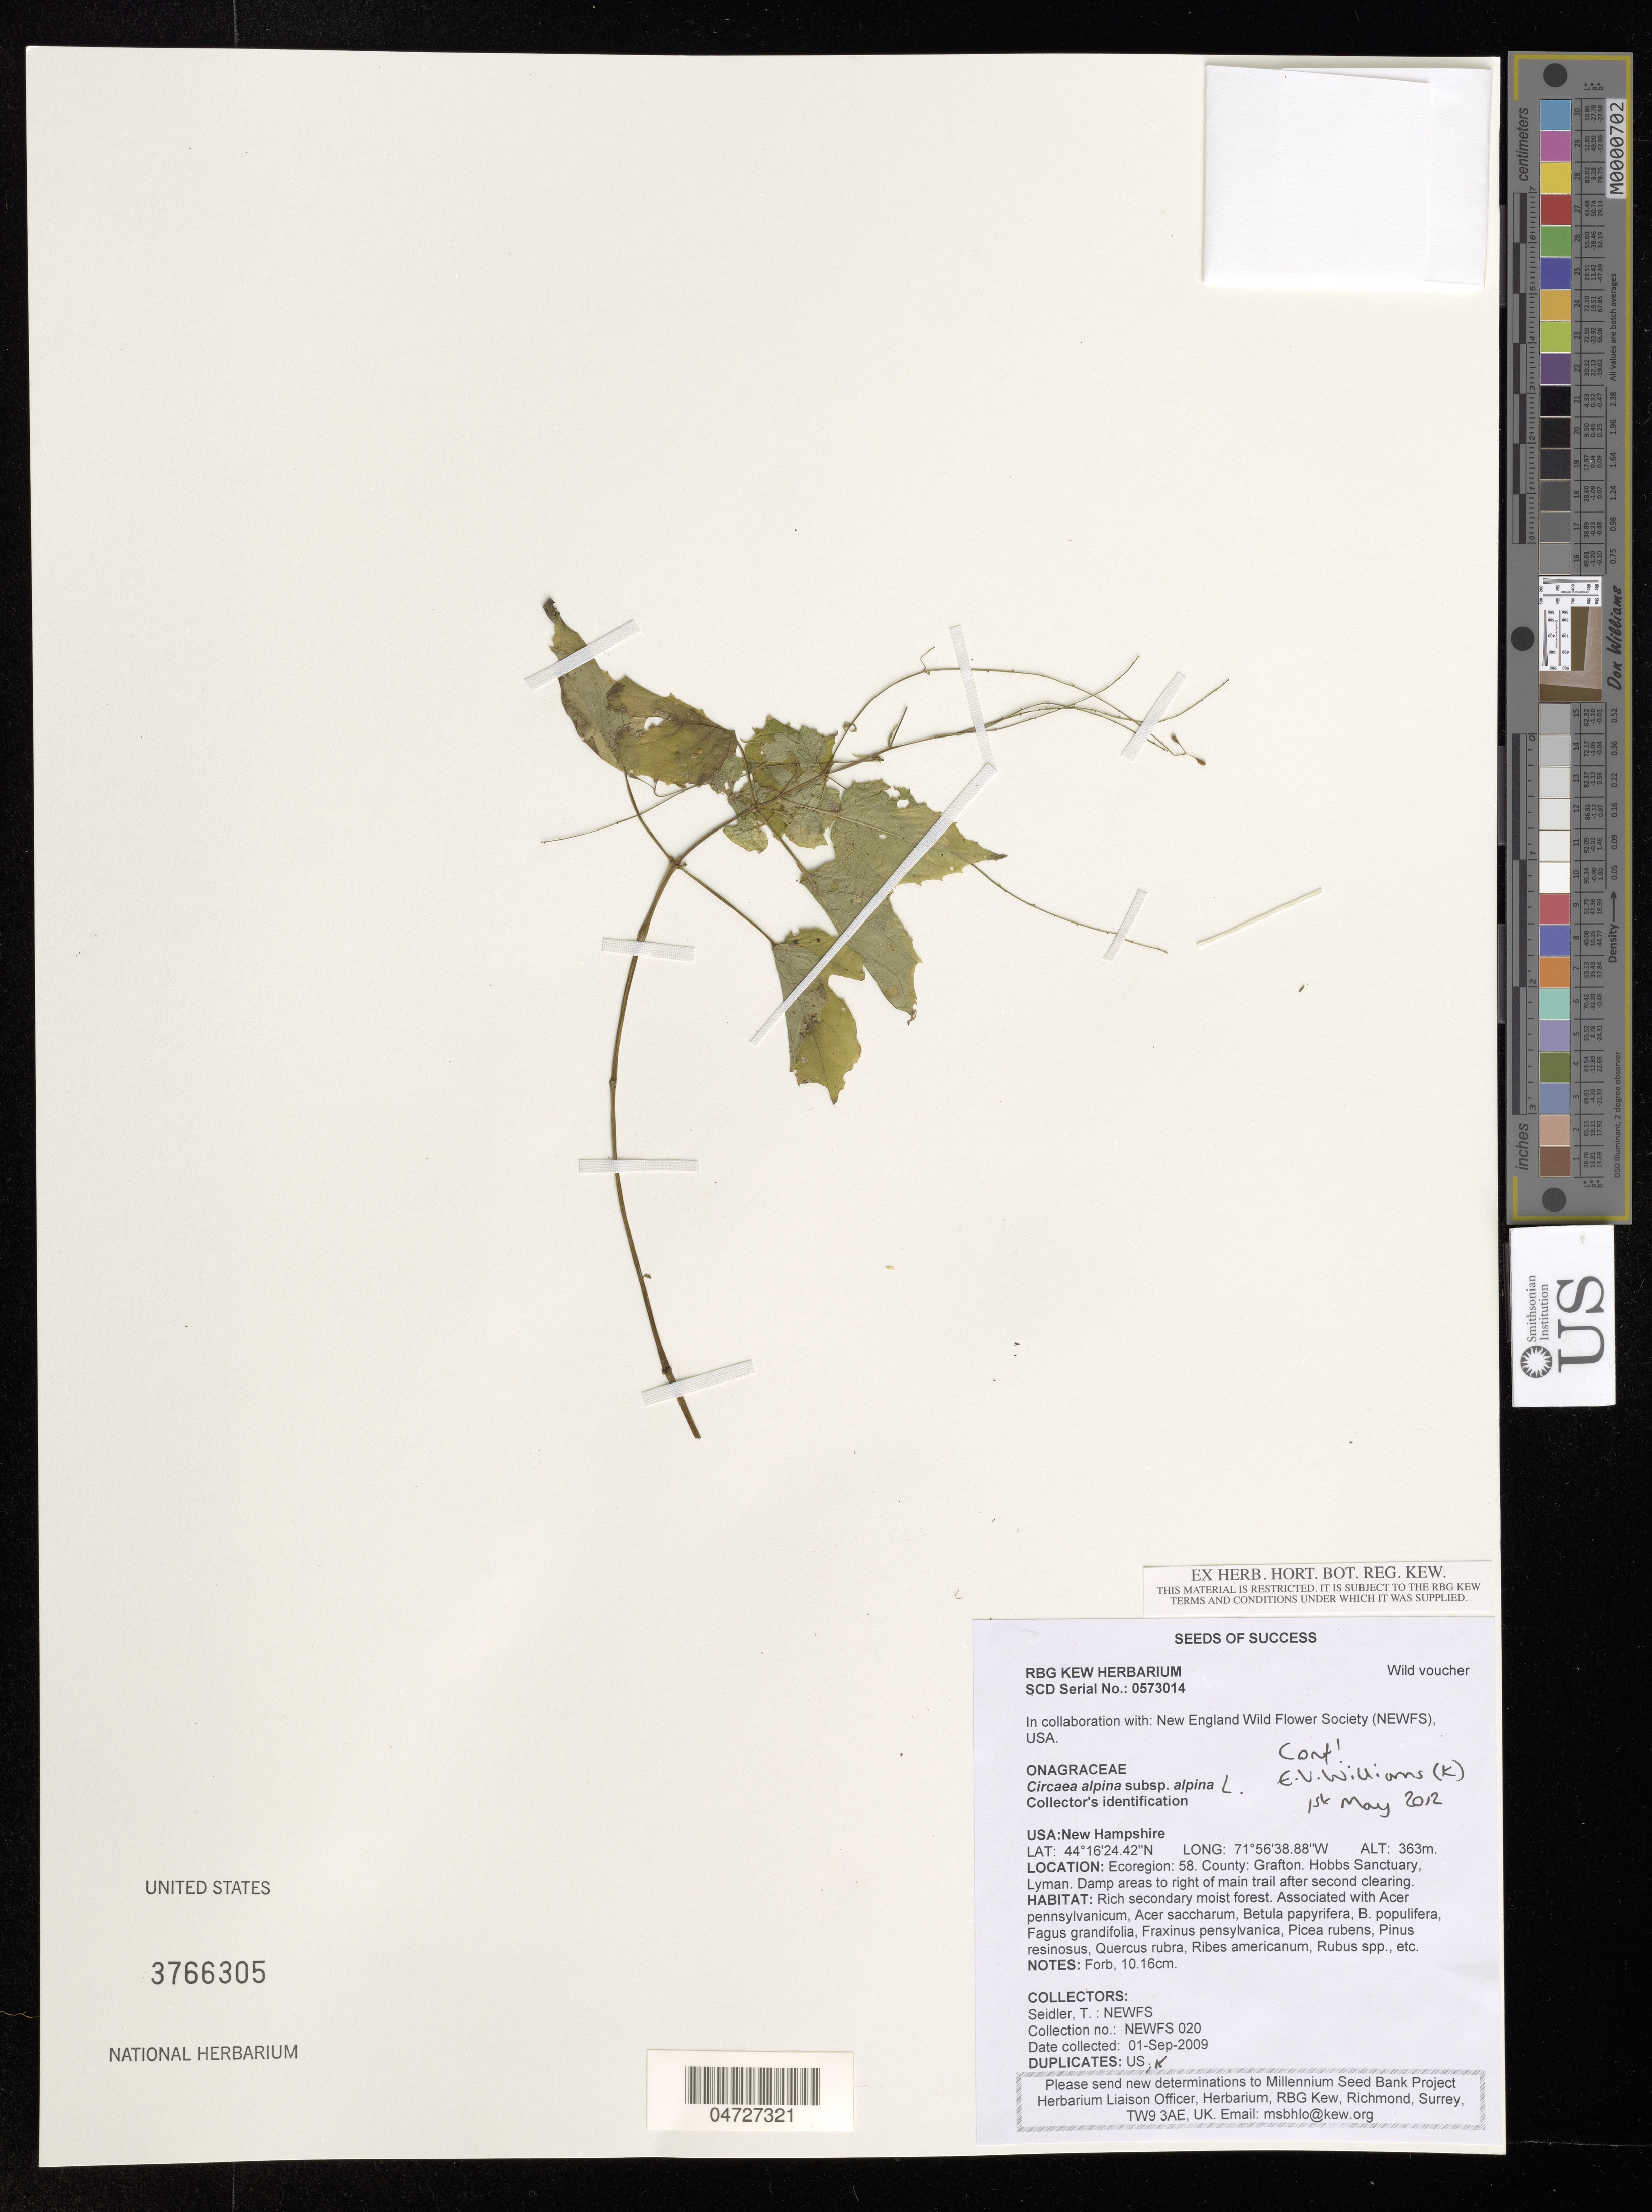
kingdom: Plantae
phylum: Tracheophyta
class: Magnoliopsida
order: Myrtales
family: Onagraceae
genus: Circaea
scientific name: Circaea alpina subsp. alpina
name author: L.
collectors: T. Seidler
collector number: NEWFS 020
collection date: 2009-09-01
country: United States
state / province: New Hampshire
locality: Ecoregion 58. County: Grafton. Hobbs Sanctuary, Lyman. Damp areas to right of main trail after second clearing.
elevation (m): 363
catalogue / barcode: US 3766305